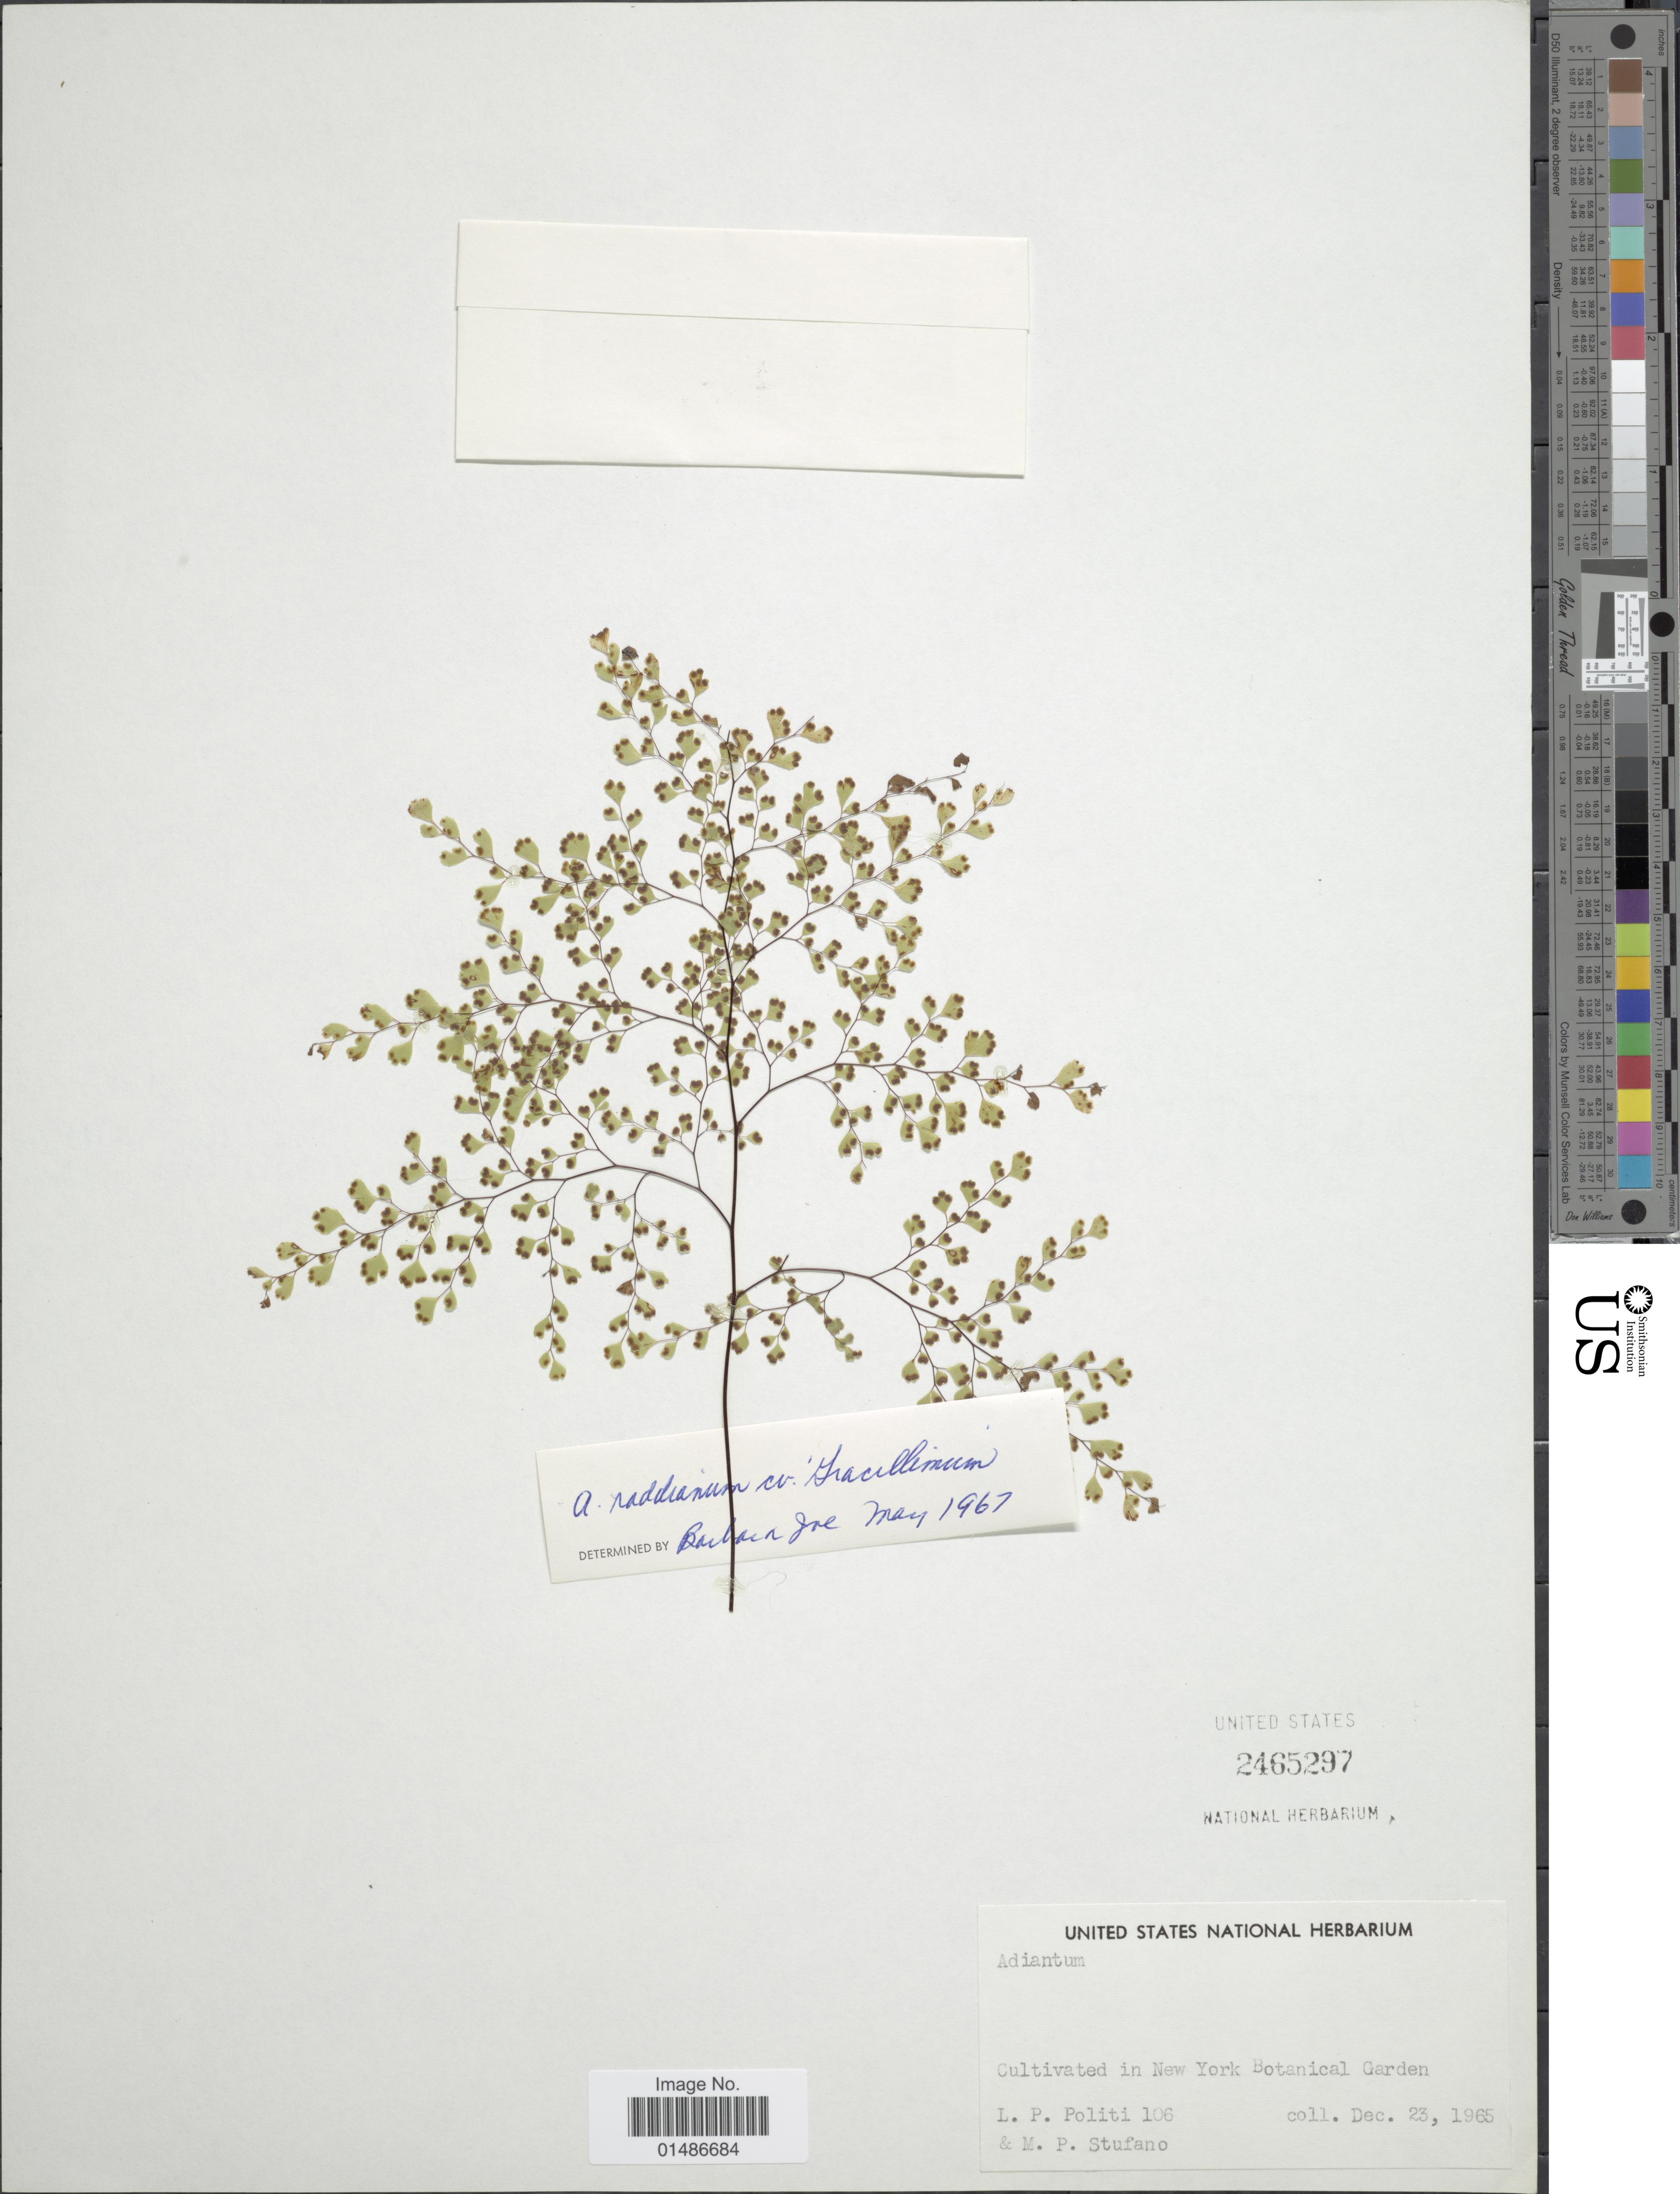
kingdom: Plantae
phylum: Tracheophyta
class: Polypodiopsida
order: Polypodiales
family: Pteridaceae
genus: Adiantum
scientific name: Adiantum raddianum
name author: C. Presl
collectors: L. Politi & M. Stufano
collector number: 106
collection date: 1965-12-23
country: United States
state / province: New York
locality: Cultivated in New York Botanical Garden.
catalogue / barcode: US 2465297